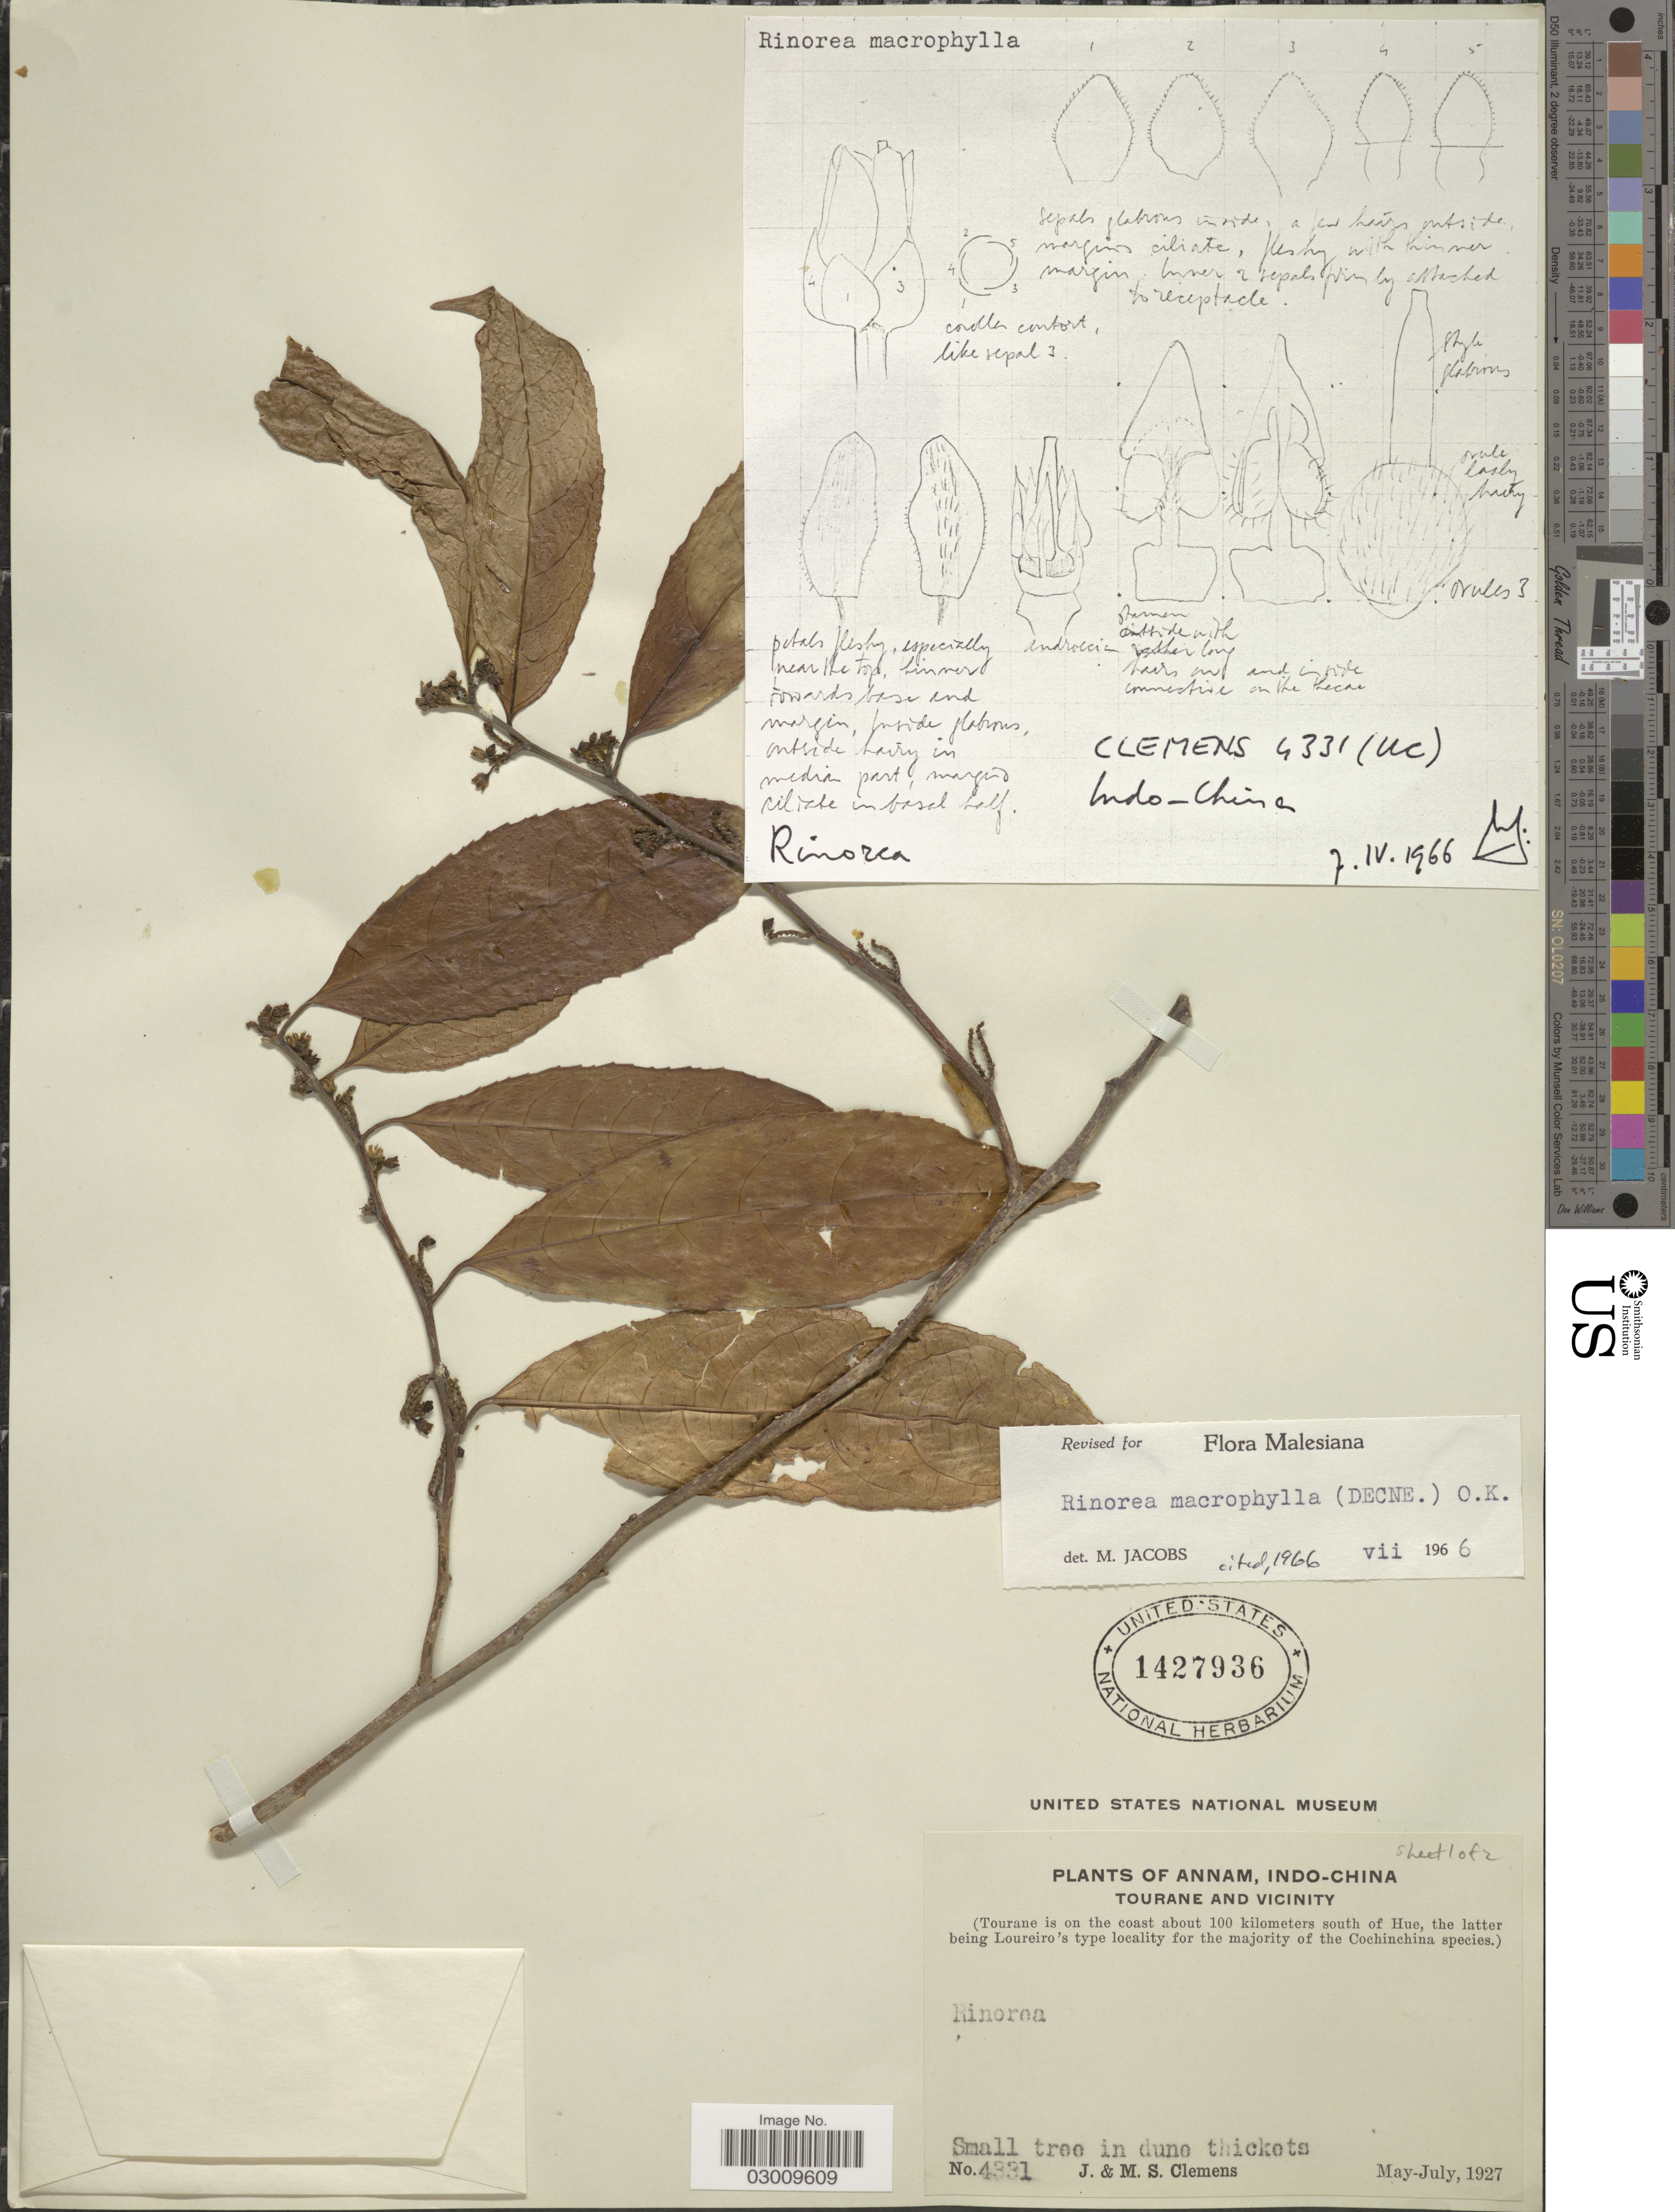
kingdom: Plantae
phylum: Tracheophyta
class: Magnoliopsida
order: Malpighiales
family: Violaceae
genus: Rinorea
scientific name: Rinorea macrophylla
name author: (Decne.) Kuntze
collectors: J. Clemens & M. S. Clemens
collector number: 4331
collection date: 1927-05/1927-07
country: Vietnam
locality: Annam, Indo-China. Tourane and vicinity (Tourane is on the coast about 100 kilometers south of Hue).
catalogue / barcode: US 1427936